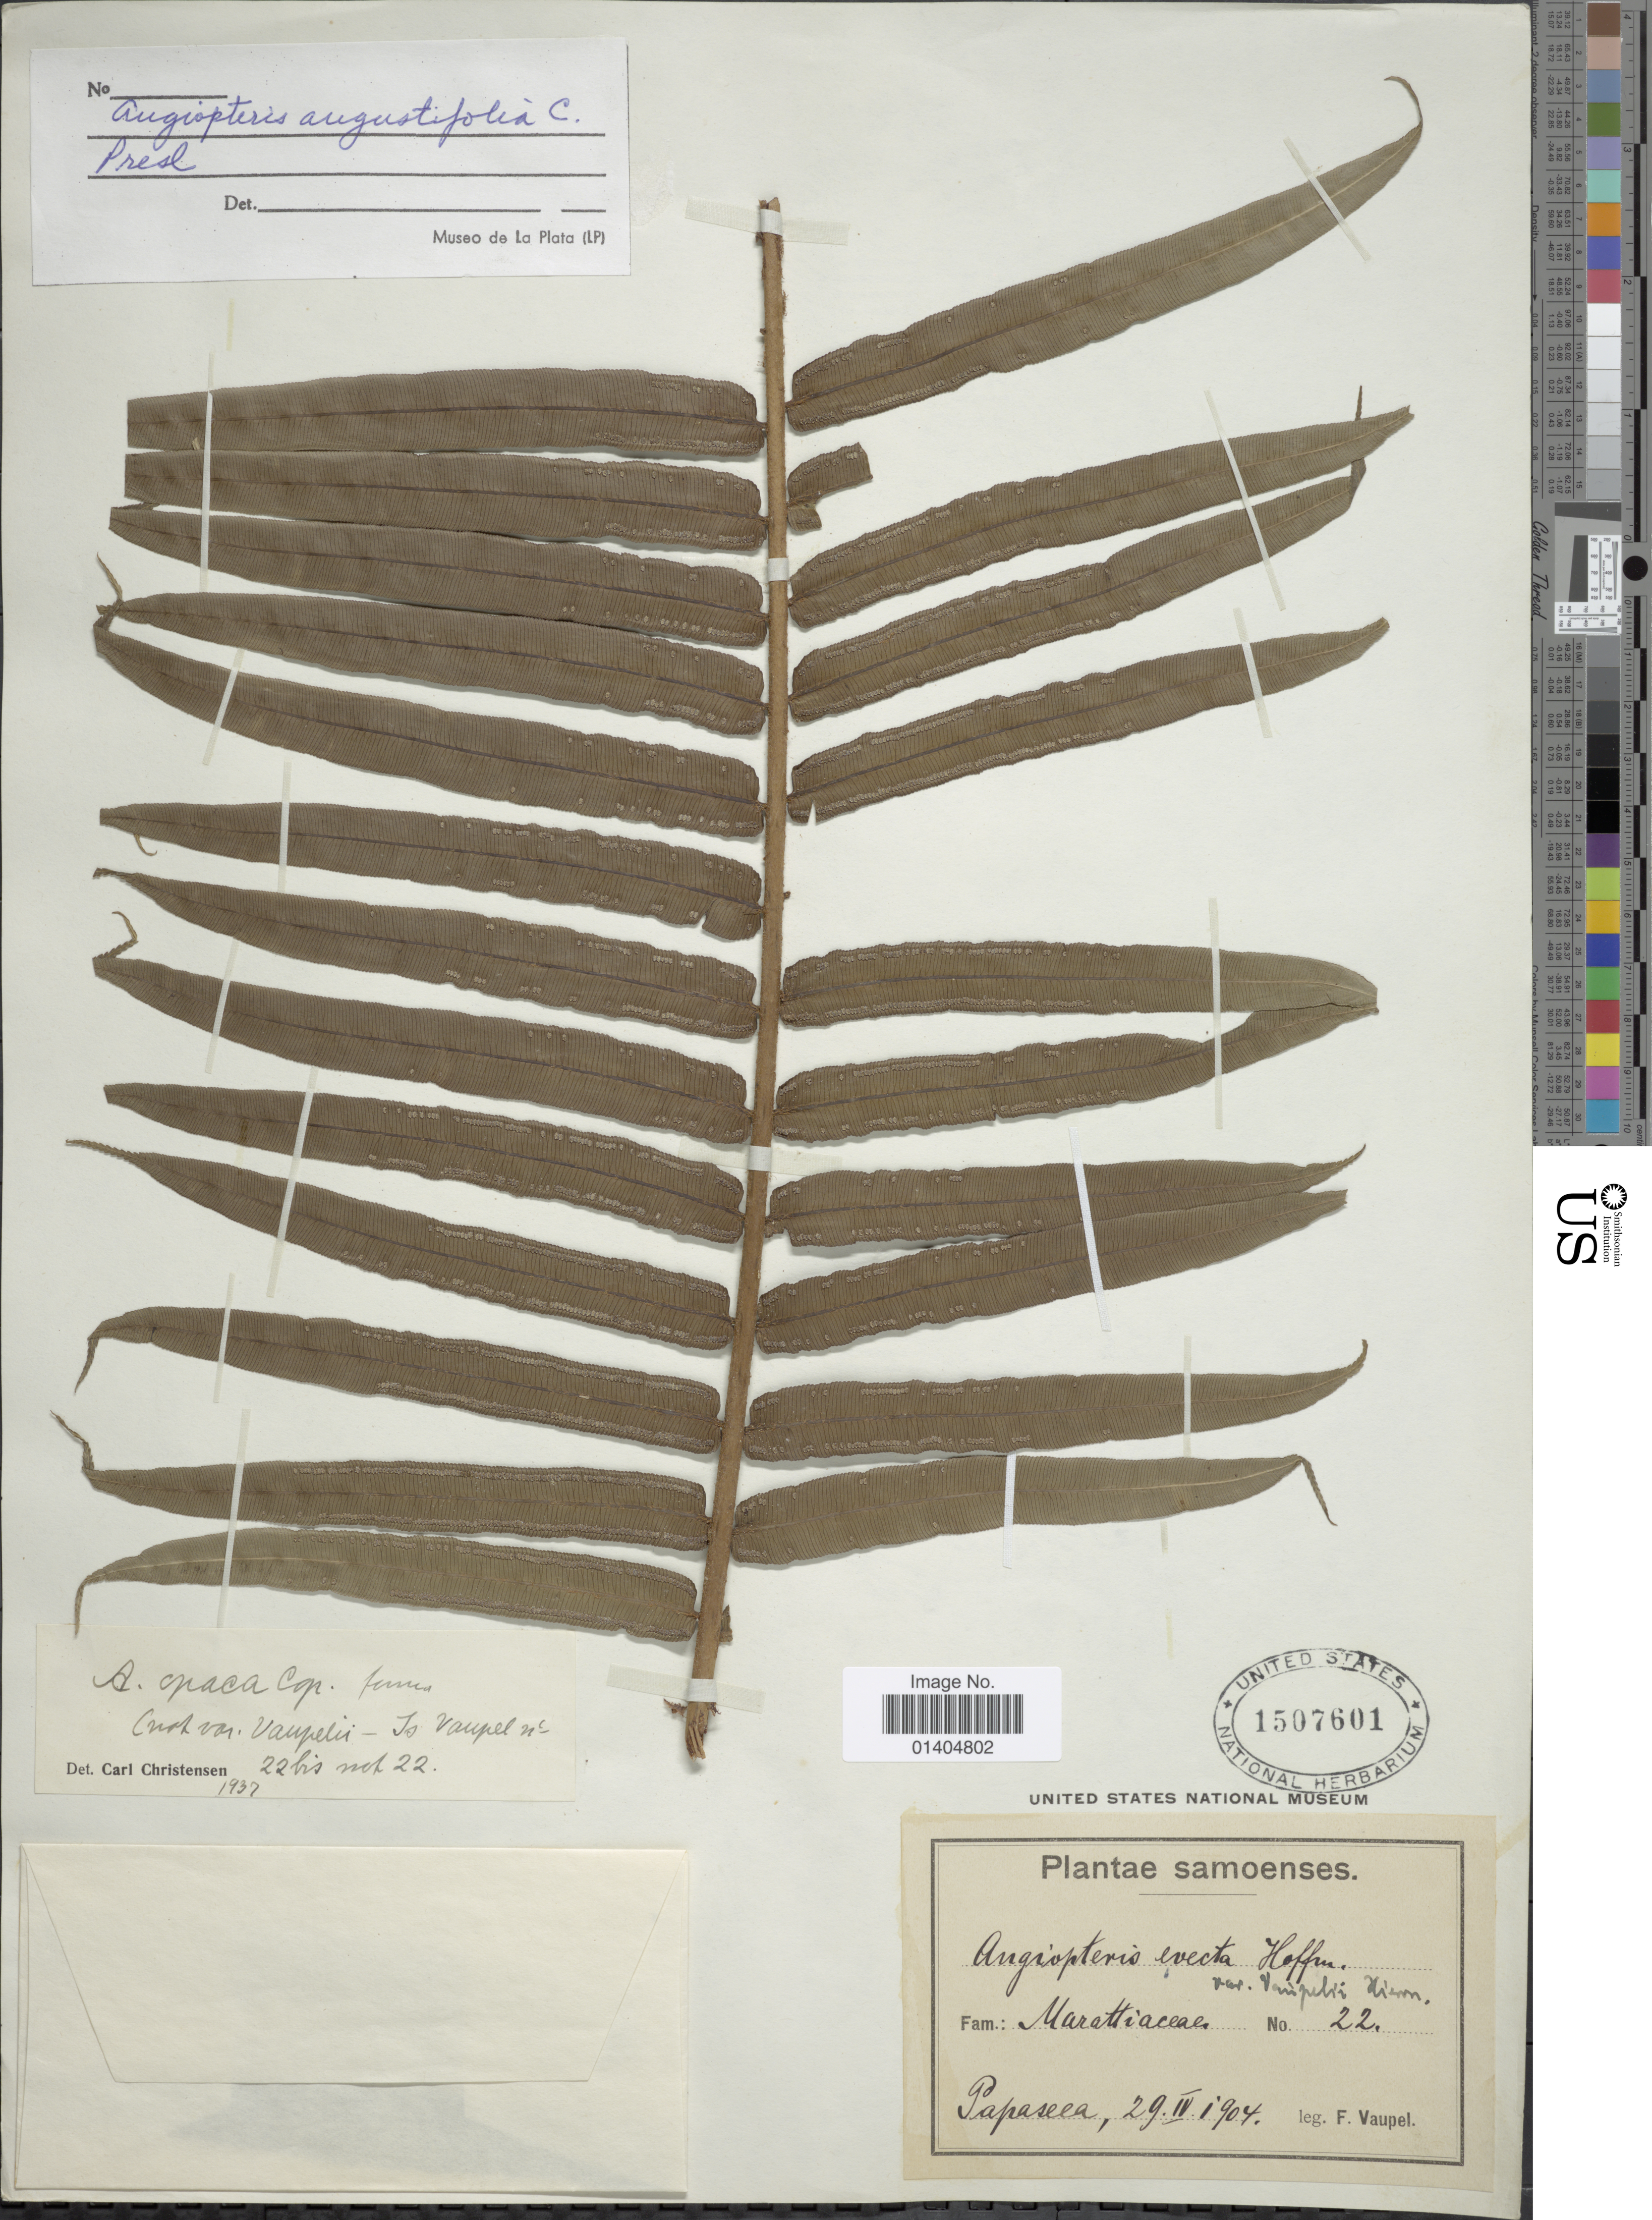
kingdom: Plantae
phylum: Tracheophyta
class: Polypodiopsida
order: Marattiales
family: Marattiaceae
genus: Angiopteris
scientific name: Angiopteris angustifolia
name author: C. Presl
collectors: F. Vaupel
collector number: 22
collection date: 1904-04-29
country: Samoa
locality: Samoenses Papaseea [interpreted]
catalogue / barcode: US 1507601